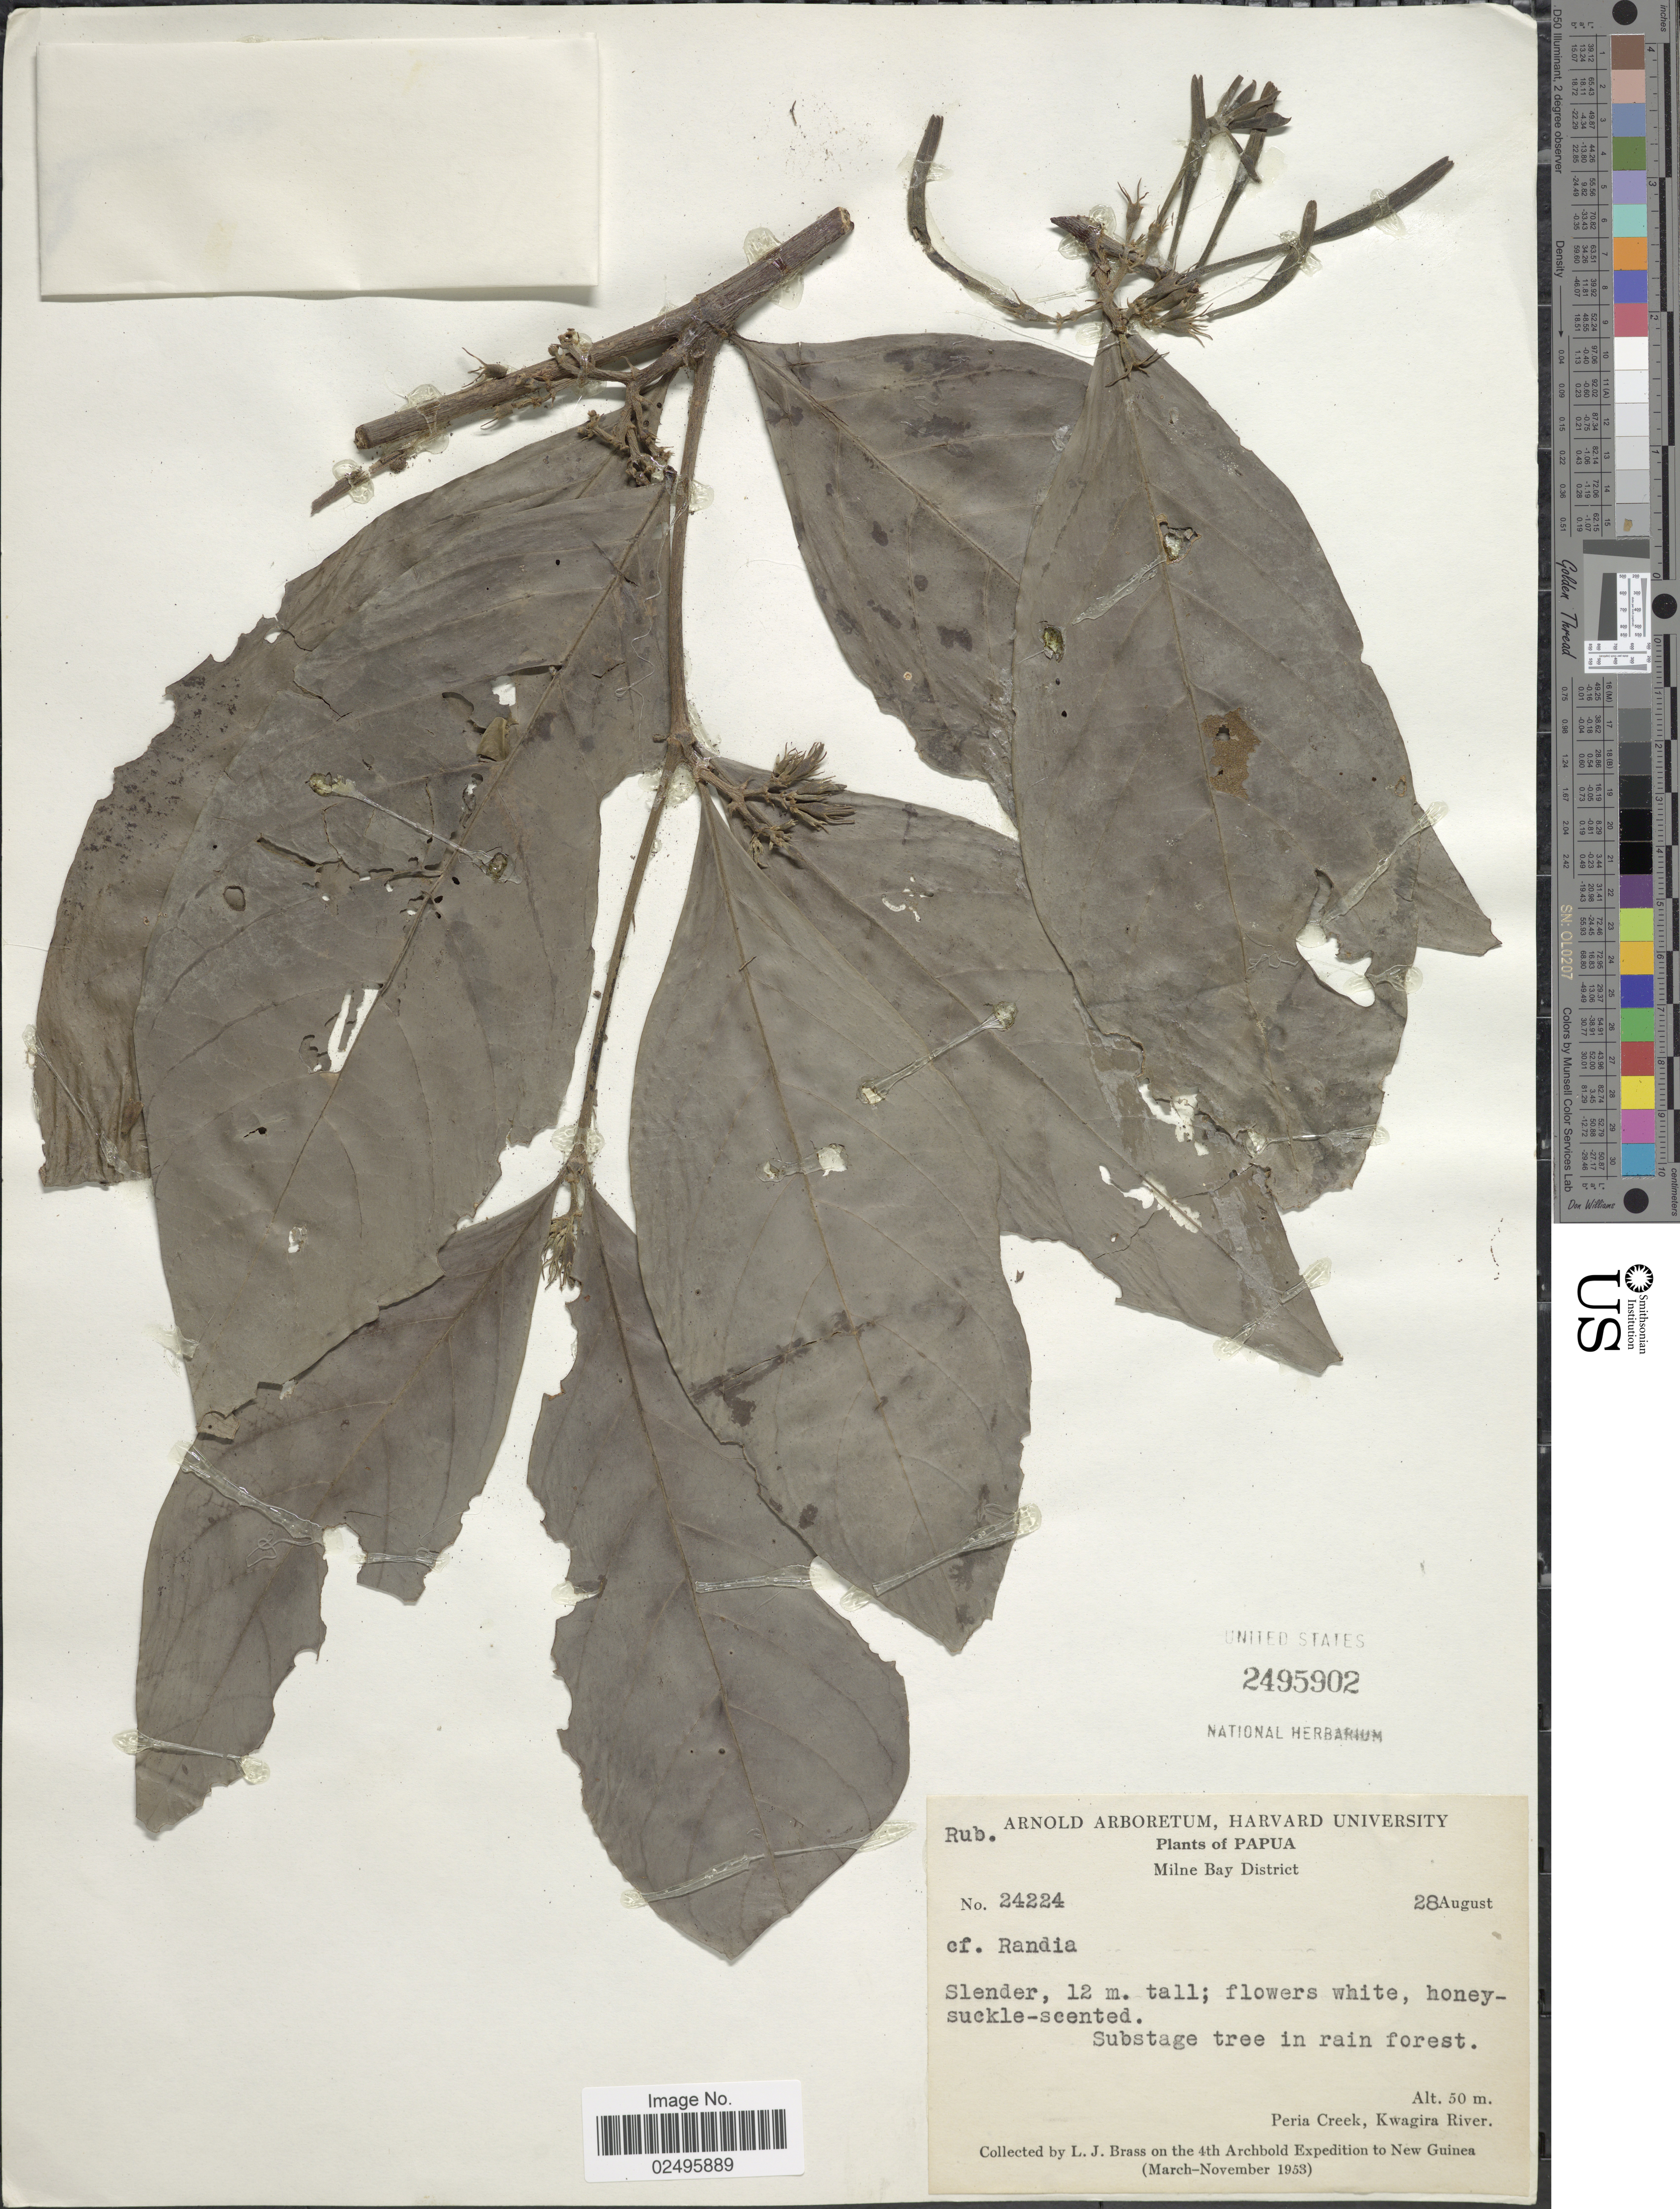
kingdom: Plantae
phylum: Tracheophyta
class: Magnoliopsida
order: Gentianales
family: Rubiaceae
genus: Porterandia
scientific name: Porterandia sp.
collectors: L. J. Brass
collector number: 24224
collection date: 1953-08-28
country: Papua New Guinea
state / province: Milne Bay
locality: Papua, Peria Creek, Kwagira River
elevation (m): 50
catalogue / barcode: US 2495902